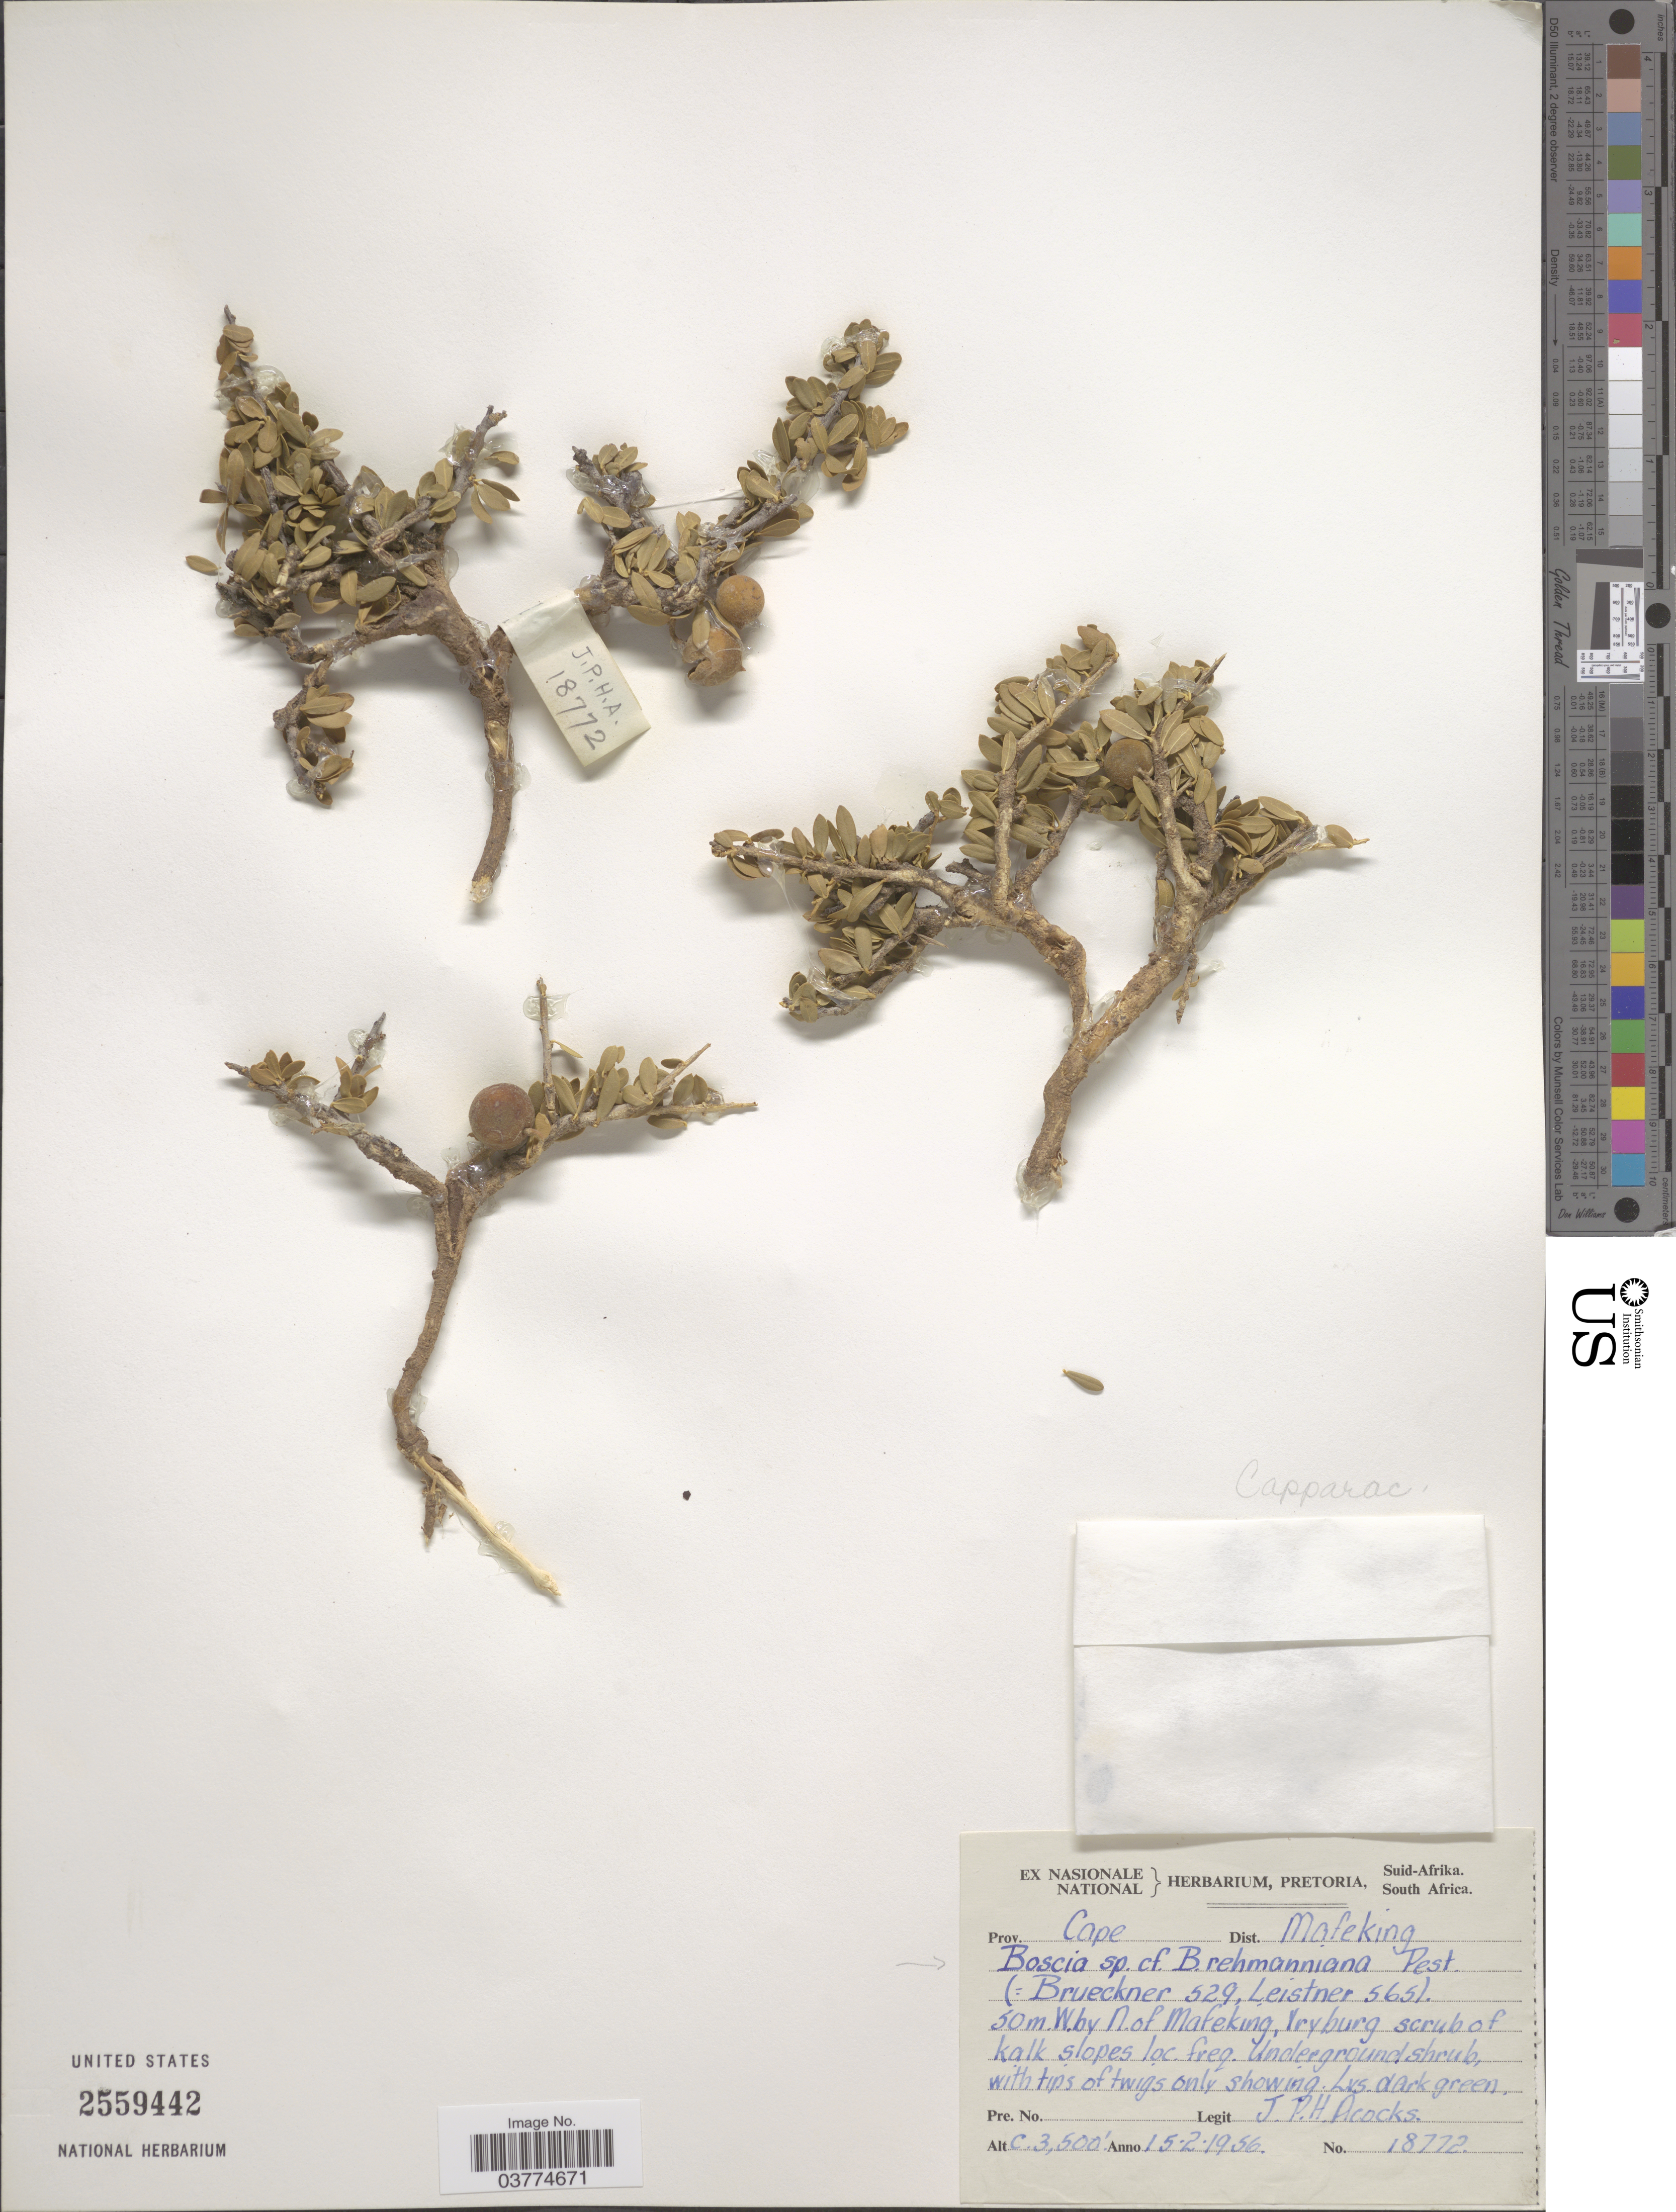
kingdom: Plantae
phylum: Tracheophyta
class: Magnoliopsida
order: Brassicales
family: Capparaceae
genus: Boscia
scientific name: Boscia sp.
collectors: J. P. Acocks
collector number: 18772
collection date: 1956-02-15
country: South Africa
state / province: North West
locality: Prov. Cape. Dist. Mafeking. 50m. W. by N. of Mafeking, Vryburg.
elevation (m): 1067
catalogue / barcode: US 2559442